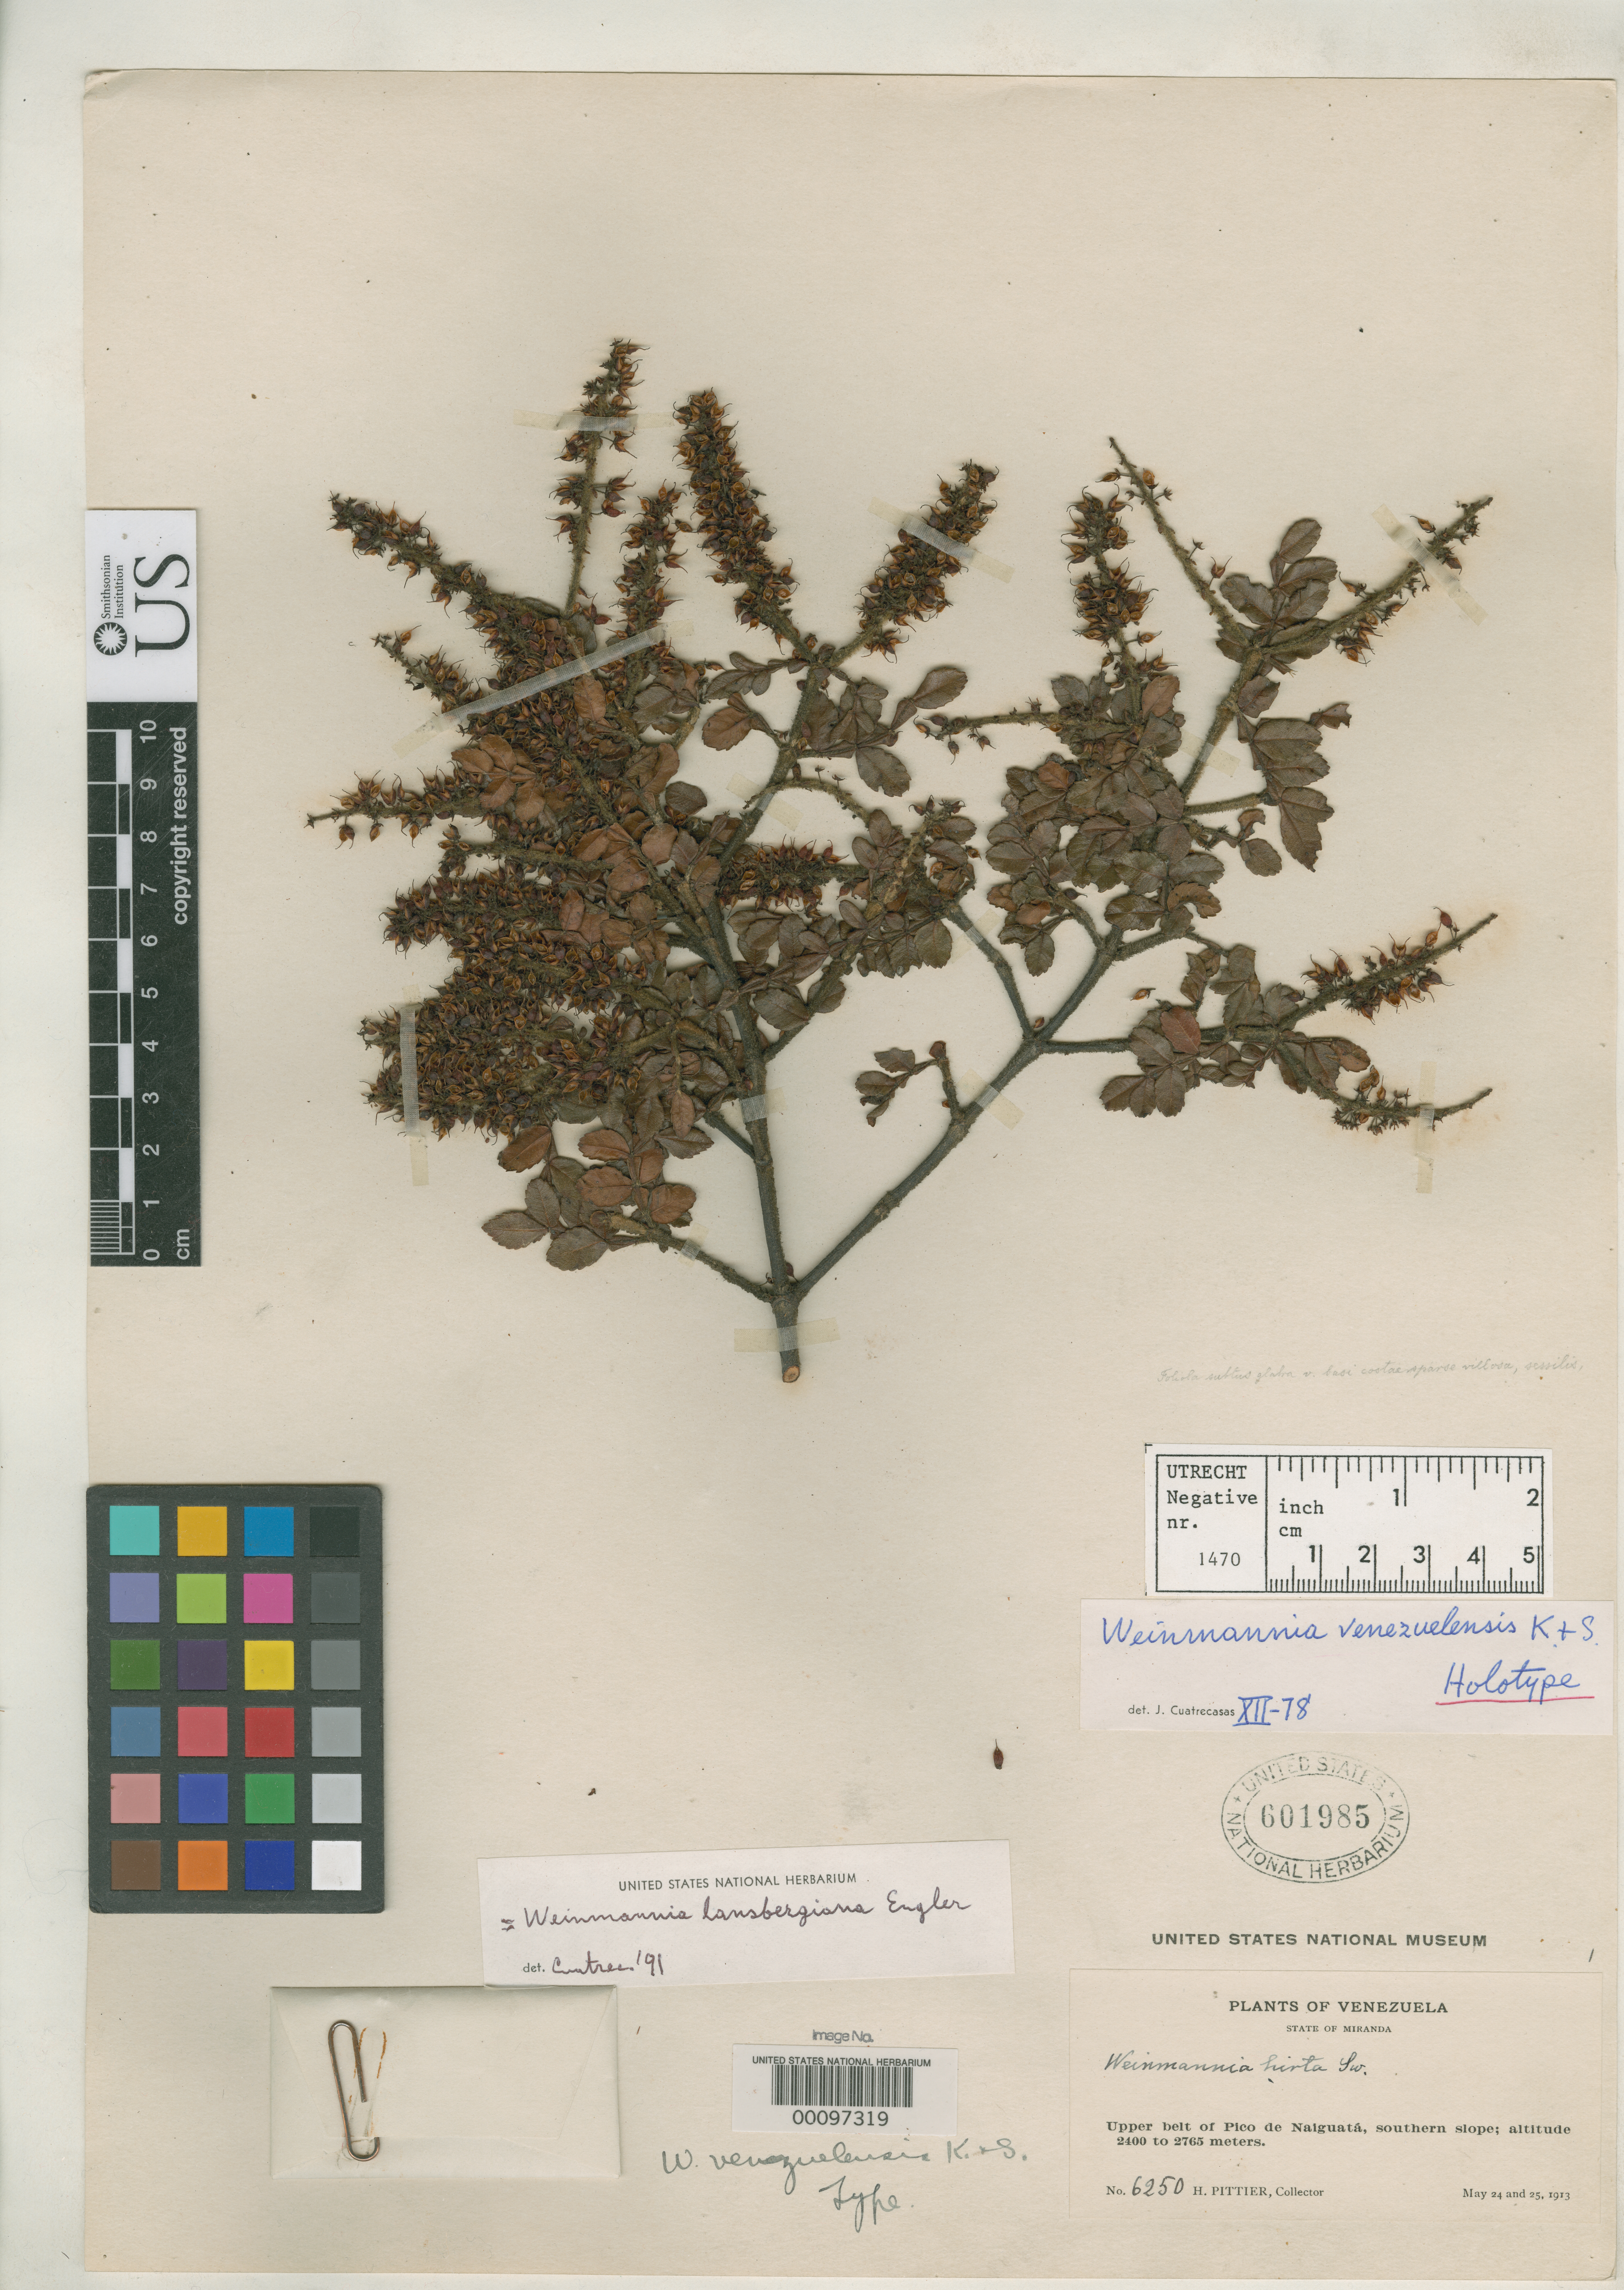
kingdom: Plantae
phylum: Tracheophyta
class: Magnoliopsida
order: Oxalidales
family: Cunoniaceae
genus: Weinmannia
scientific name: Weinmannia venezuelensis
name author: Killip & A.C. Sm.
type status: Holotype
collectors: H. F. Pittier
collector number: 6250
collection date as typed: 24 May 1913 to 25 May 1913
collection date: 1913-05-24/1913-05-25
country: Venezuela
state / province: Miranda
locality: Pico de Naiguath.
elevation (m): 2400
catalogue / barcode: US 601985